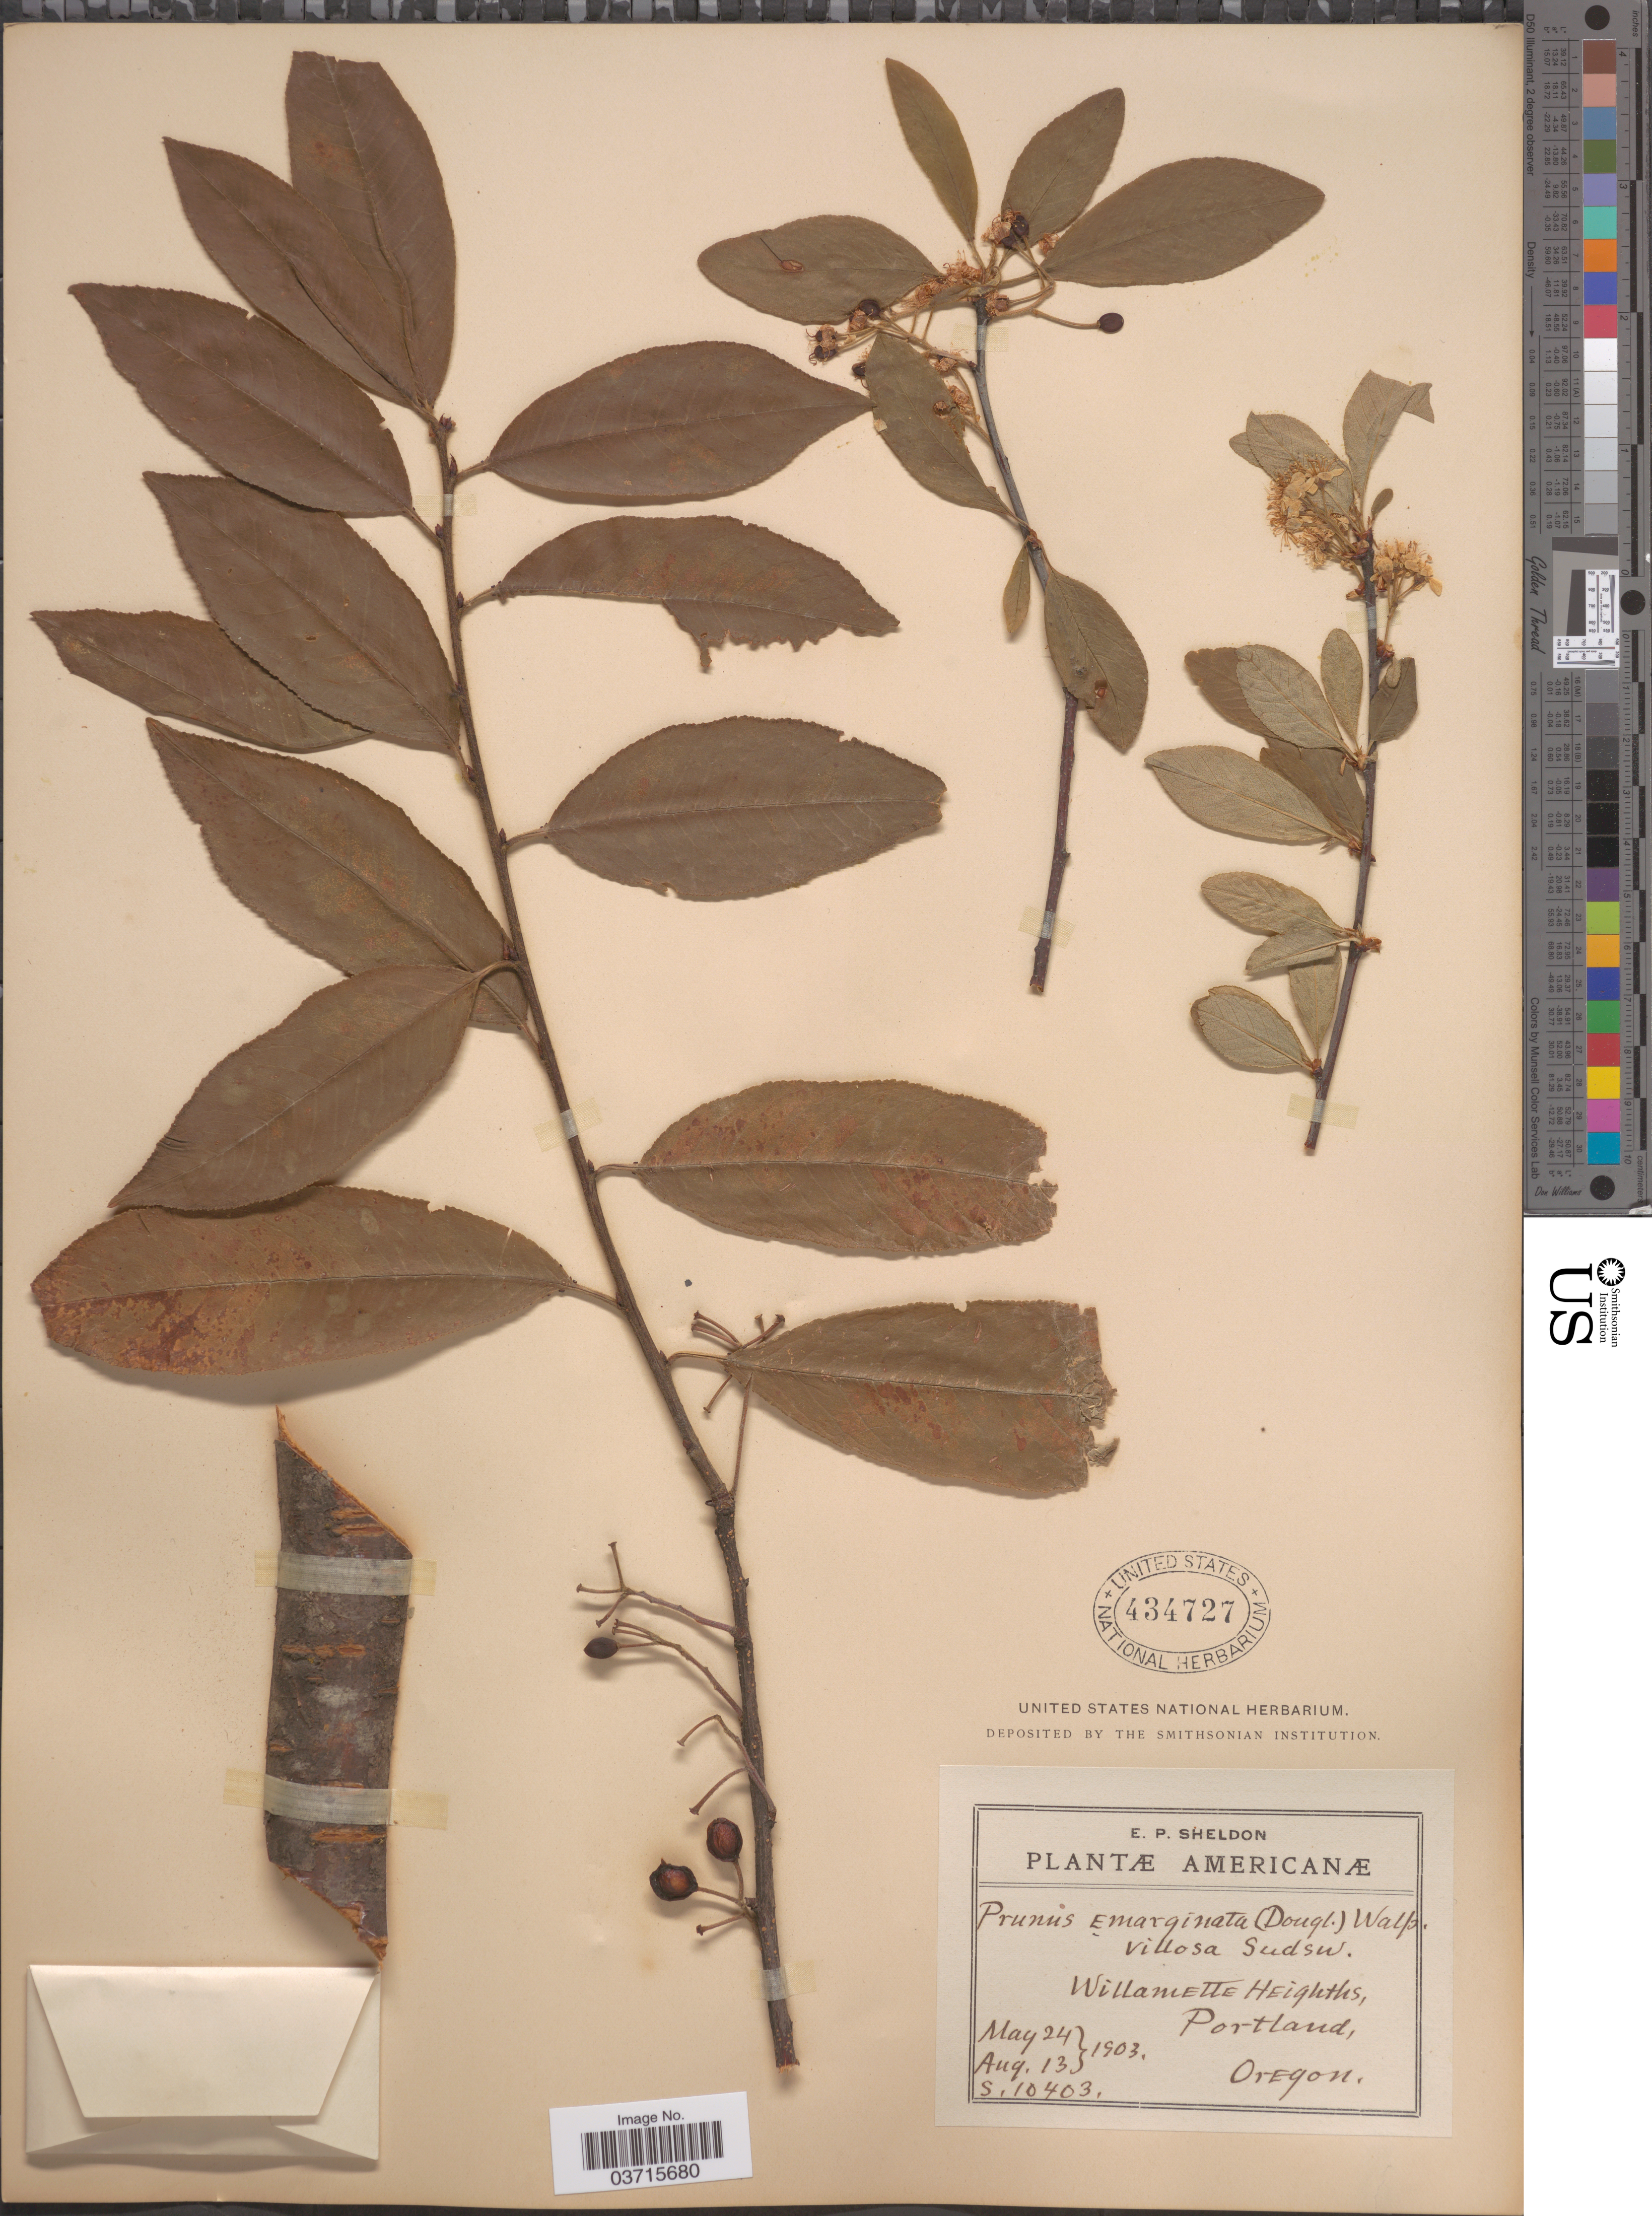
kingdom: Plantae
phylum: Tracheophyta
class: Magnoliopsida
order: Rosales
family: Rosaceae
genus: Prunus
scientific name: Prunus mollis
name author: Torr.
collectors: E. P. Sheldon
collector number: S10403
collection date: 1903-05-24/1903-08-13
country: United States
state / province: Oregon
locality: Willamette Heights, Portland.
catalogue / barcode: US 434727